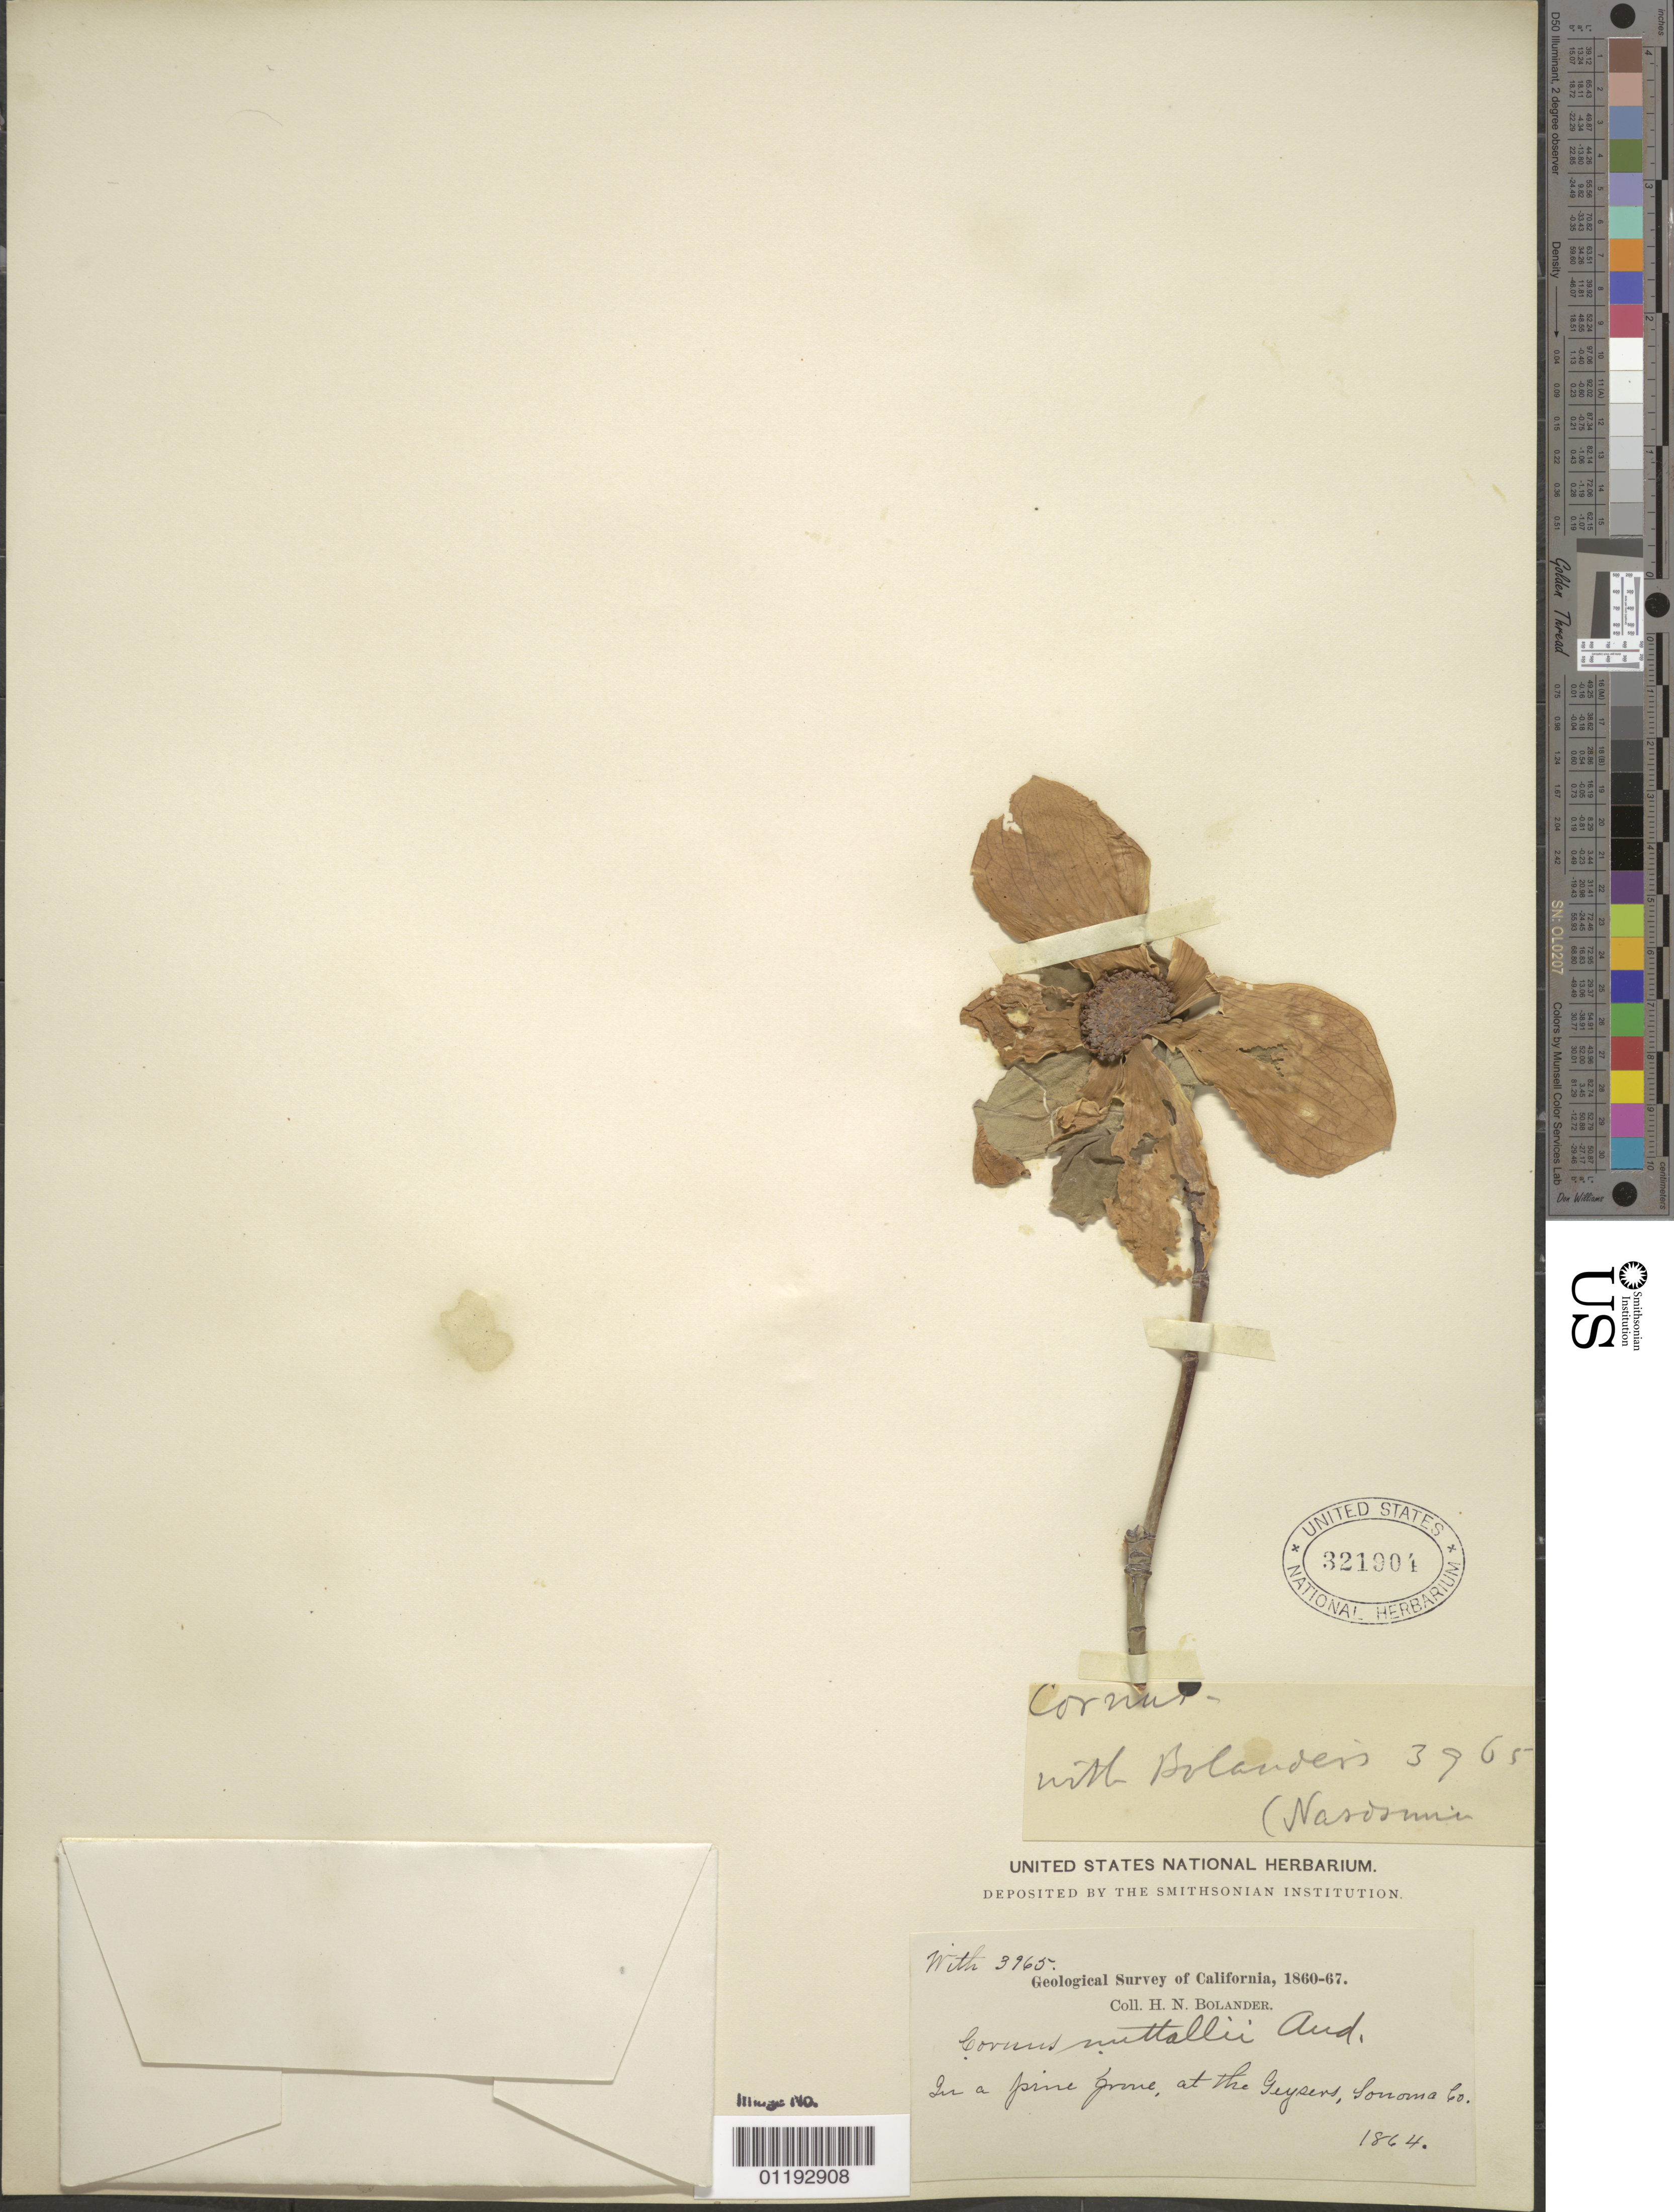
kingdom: Plantae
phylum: Tracheophyta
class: Magnoliopsida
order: Cornales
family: Cornaceae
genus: Cornus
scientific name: Cornus nuttallii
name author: Audubon ex Torr. & A. Gray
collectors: H. Bolander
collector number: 3965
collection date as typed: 1864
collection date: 1864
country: United States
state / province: California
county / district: Sonoma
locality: Pine Grove, at the Geysers.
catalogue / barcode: US 321904